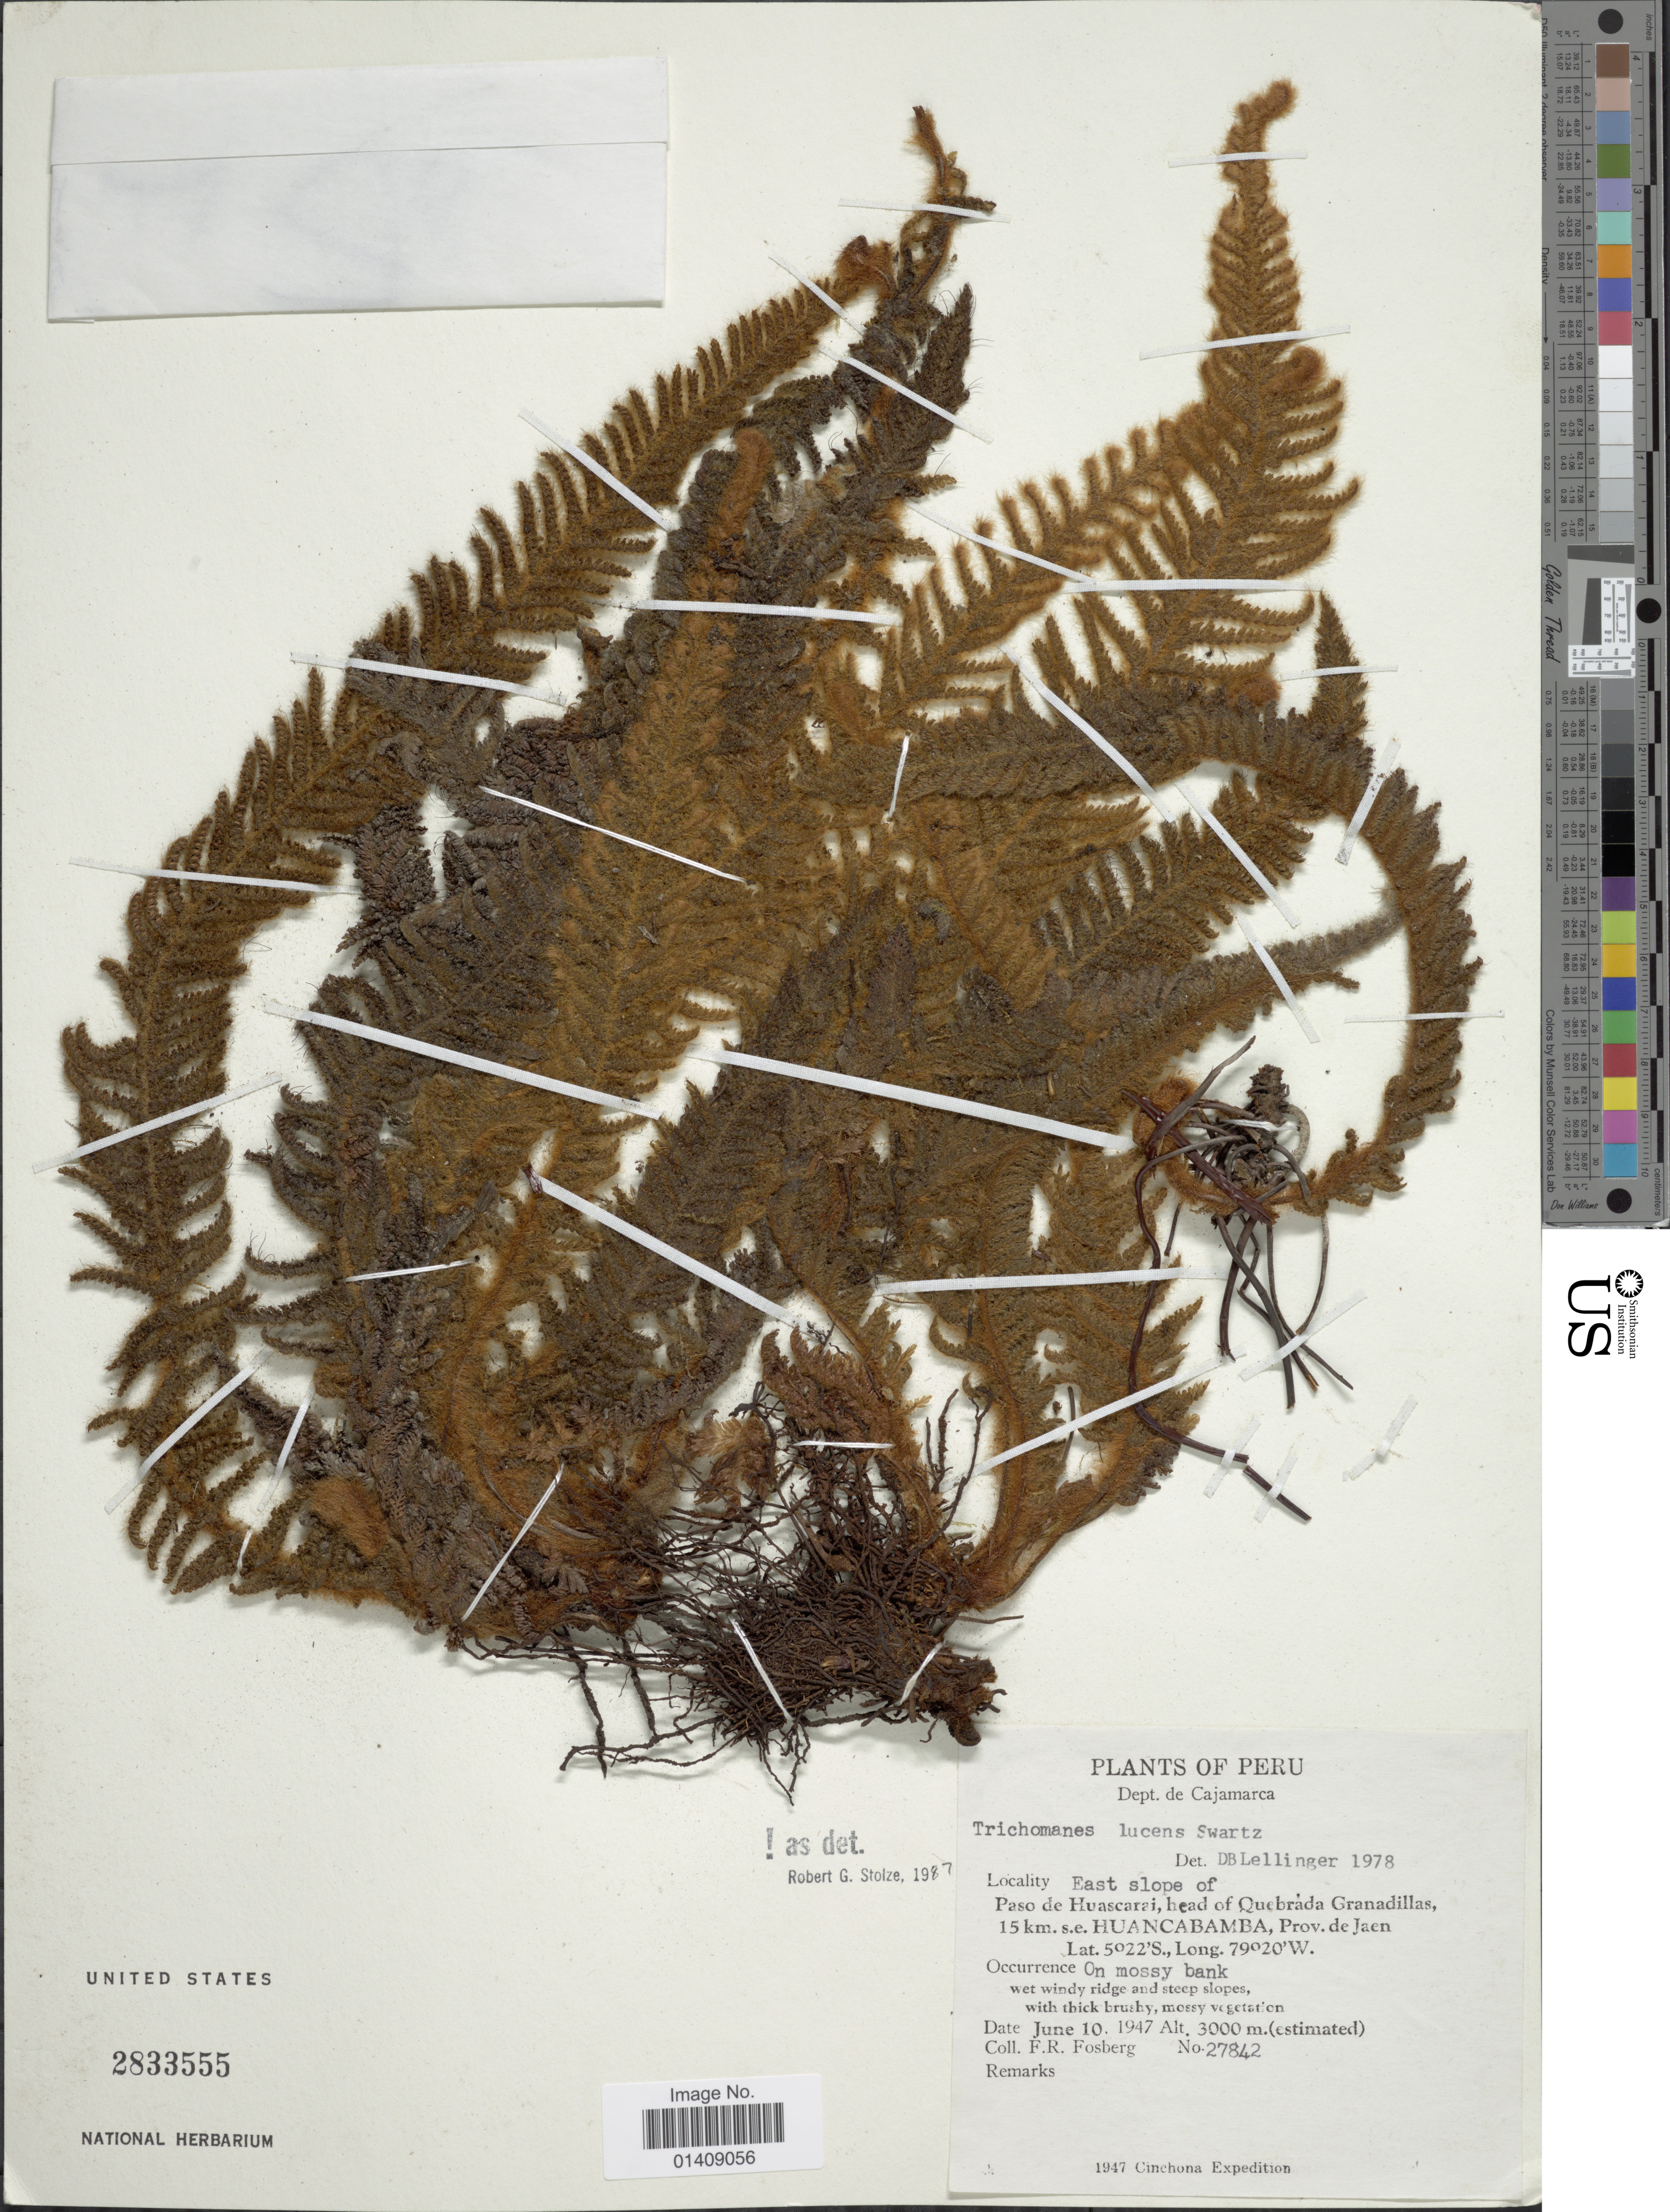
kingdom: Plantae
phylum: Tracheophyta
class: Polypodiopsida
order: Hymenophyllales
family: Hymenophyllaceae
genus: Trichomanes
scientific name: Trichomanes lucens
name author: Sw.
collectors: F. R. Fosberg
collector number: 27842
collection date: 1947-06-10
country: Peru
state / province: Cajamarca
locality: East slope of Paso de Huascarai, head of Quebrada Granadillas, 15 km.s.e. Huancabamba, Prov. de Jaen. On Mossy bank wet windy ridge and steep slopes, with thick brushy, mossy vegetation.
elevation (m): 3000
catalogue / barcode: US 2833555